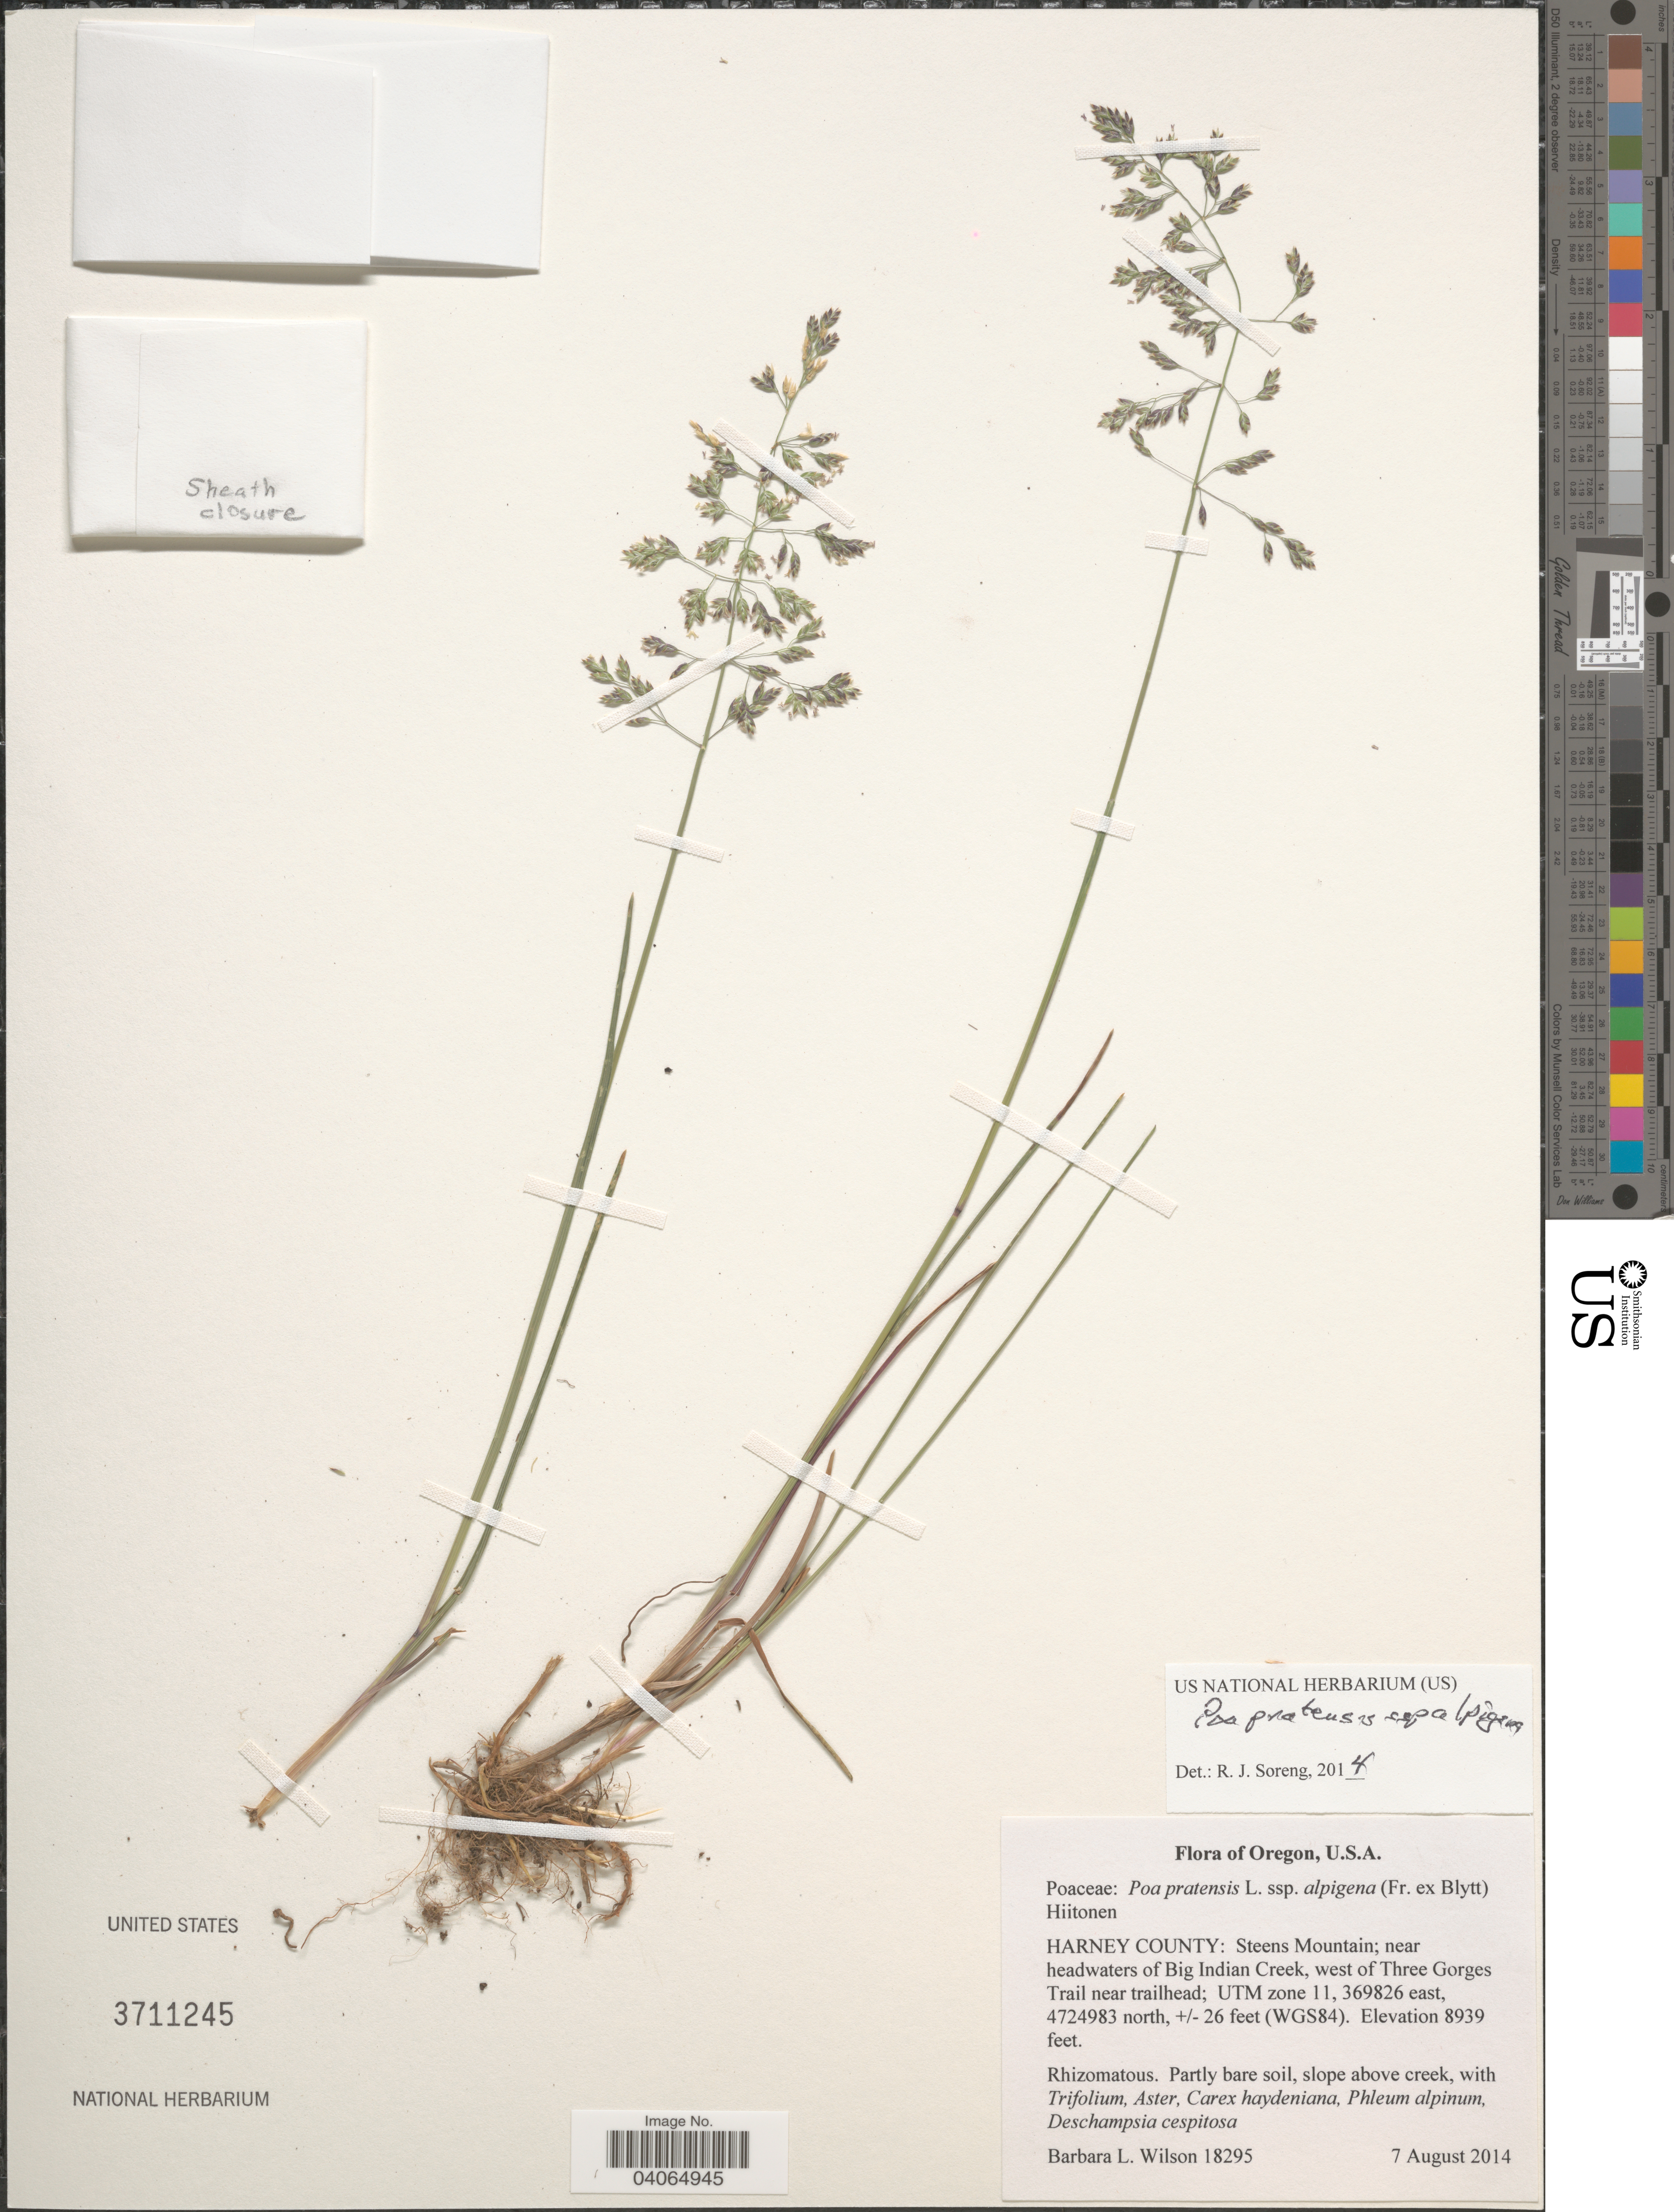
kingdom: Plantae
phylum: Tracheophyta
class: Liliopsida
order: Poales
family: Poaceae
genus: Poa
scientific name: Poa pratensis subsp. alpigena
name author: (Lindm.) Hiitonen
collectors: B. L. Wilson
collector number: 18295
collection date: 2014-08-07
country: United States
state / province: Oregon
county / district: Harney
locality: Harney County: Steens Mountain; near headwaters of Big Indian Creek, west of Three Gorges Trail near trailhead; UTM zone 11, +/- 26 feet (WGS84).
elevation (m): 2725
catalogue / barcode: US 3711245